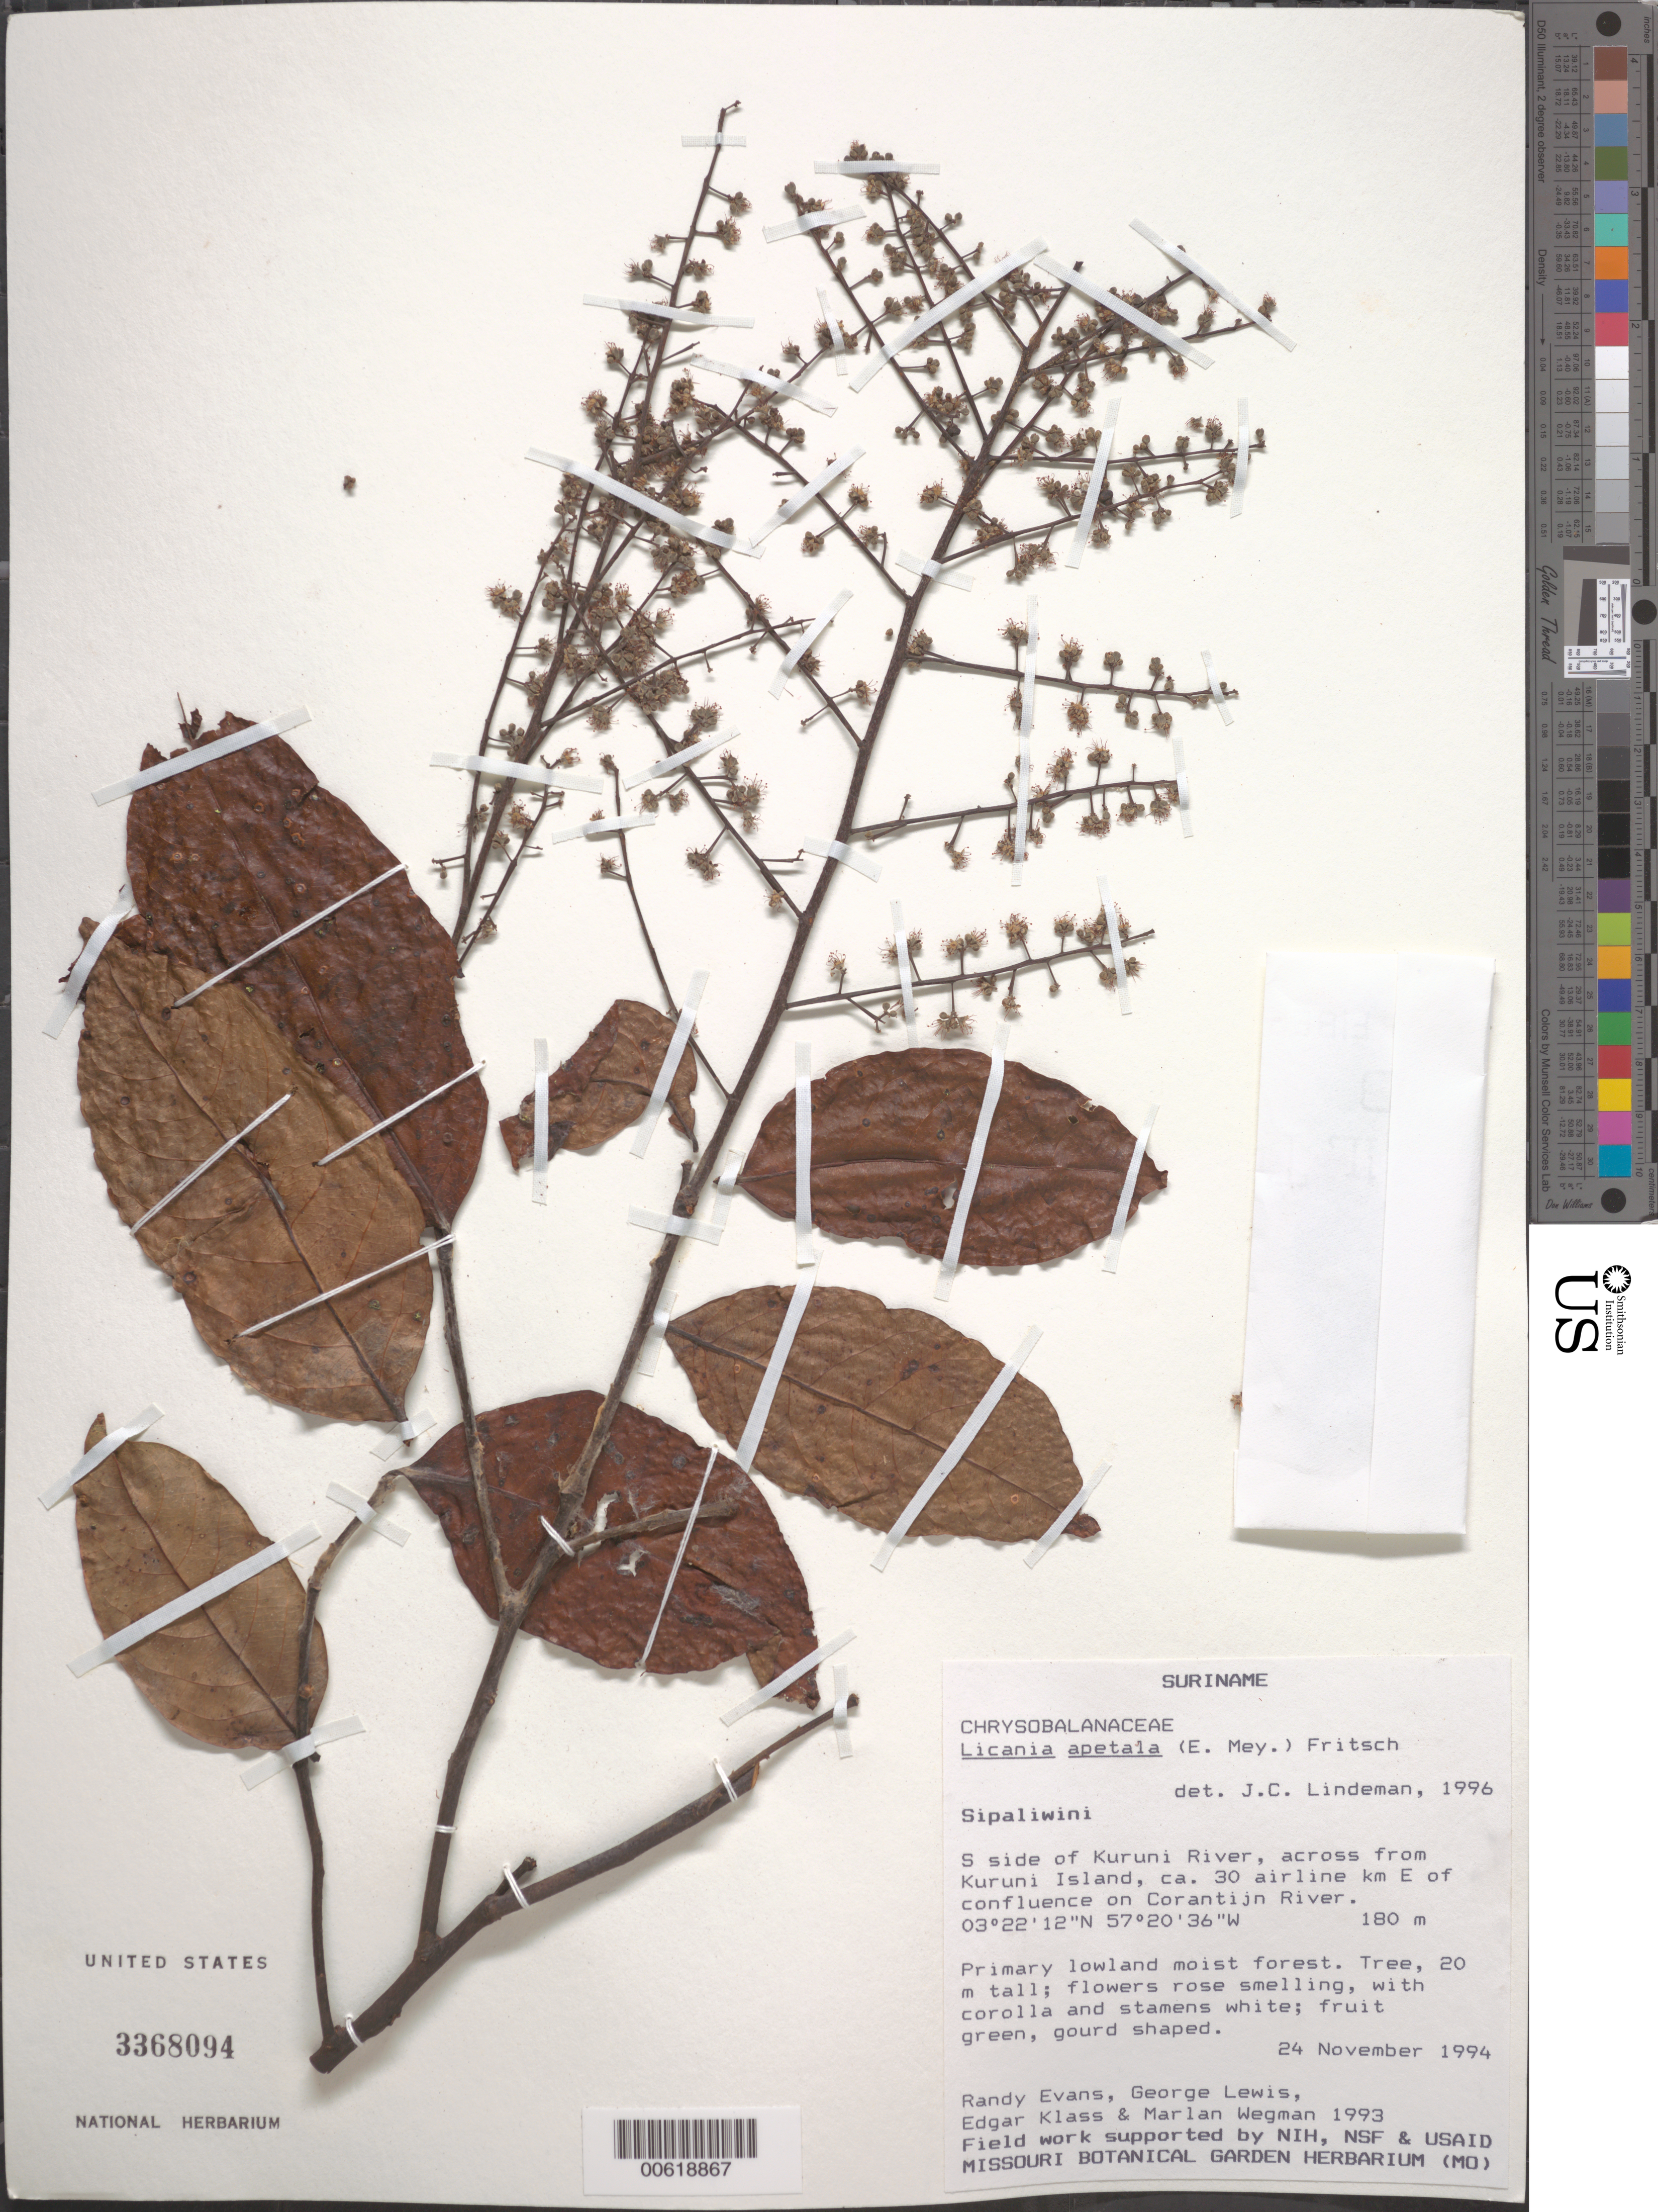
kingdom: Plantae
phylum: Tracheophyta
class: Magnoliopsida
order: Malpighiales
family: Chrysobalanaceae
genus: Leptobalanus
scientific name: Leptobalanus apetalus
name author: (E. Mey.) Sothers & Prance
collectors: R. Evans, G. Lewis, E. Klass & M. Wegman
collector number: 1993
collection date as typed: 24-Nov-94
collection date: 1994-11-24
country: Suriname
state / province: Sipaliwini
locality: Kuruni River, S side, across from Kuruni Island, ca. 30 airline km E of confl. on Corantijn R.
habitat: Primary lowland moist forest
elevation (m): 180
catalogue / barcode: US 3368094